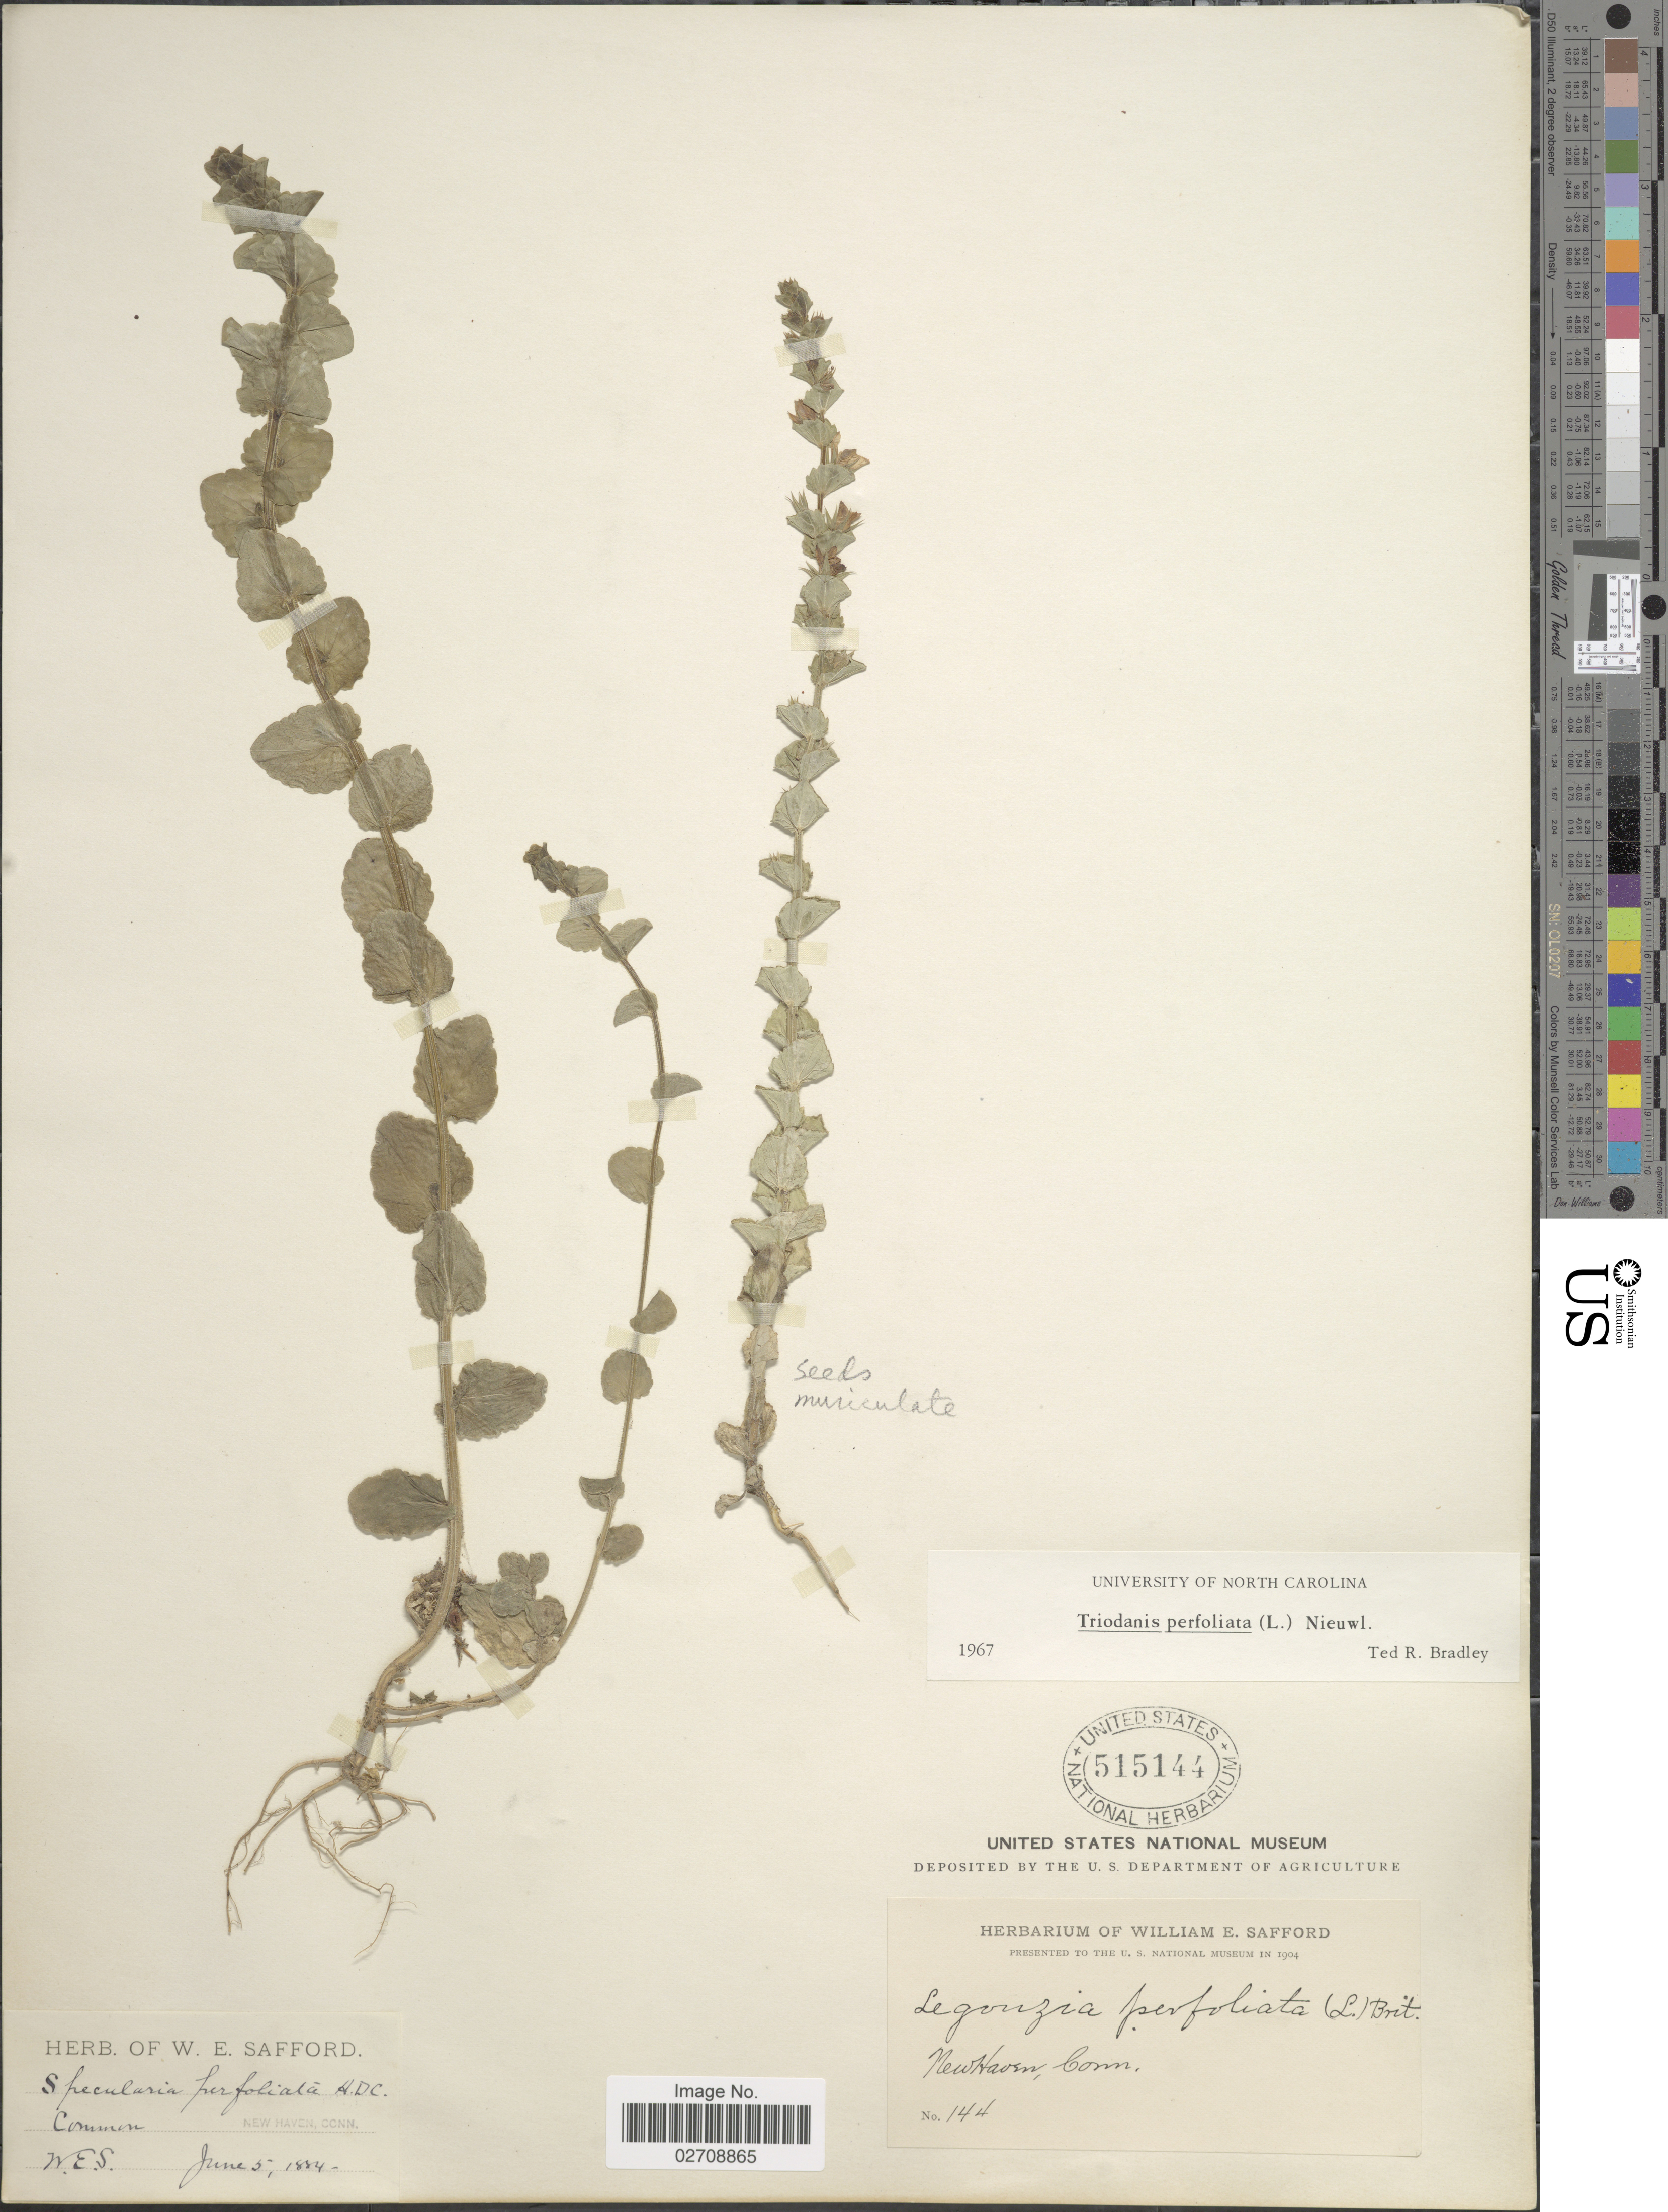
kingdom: Plantae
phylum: Tracheophyta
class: Magnoliopsida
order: Asterales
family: Campanulaceae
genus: Triodanis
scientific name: Triodanis perfoliata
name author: (L.) Nieuwl.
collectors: W. E. Safford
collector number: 144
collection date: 1884-06-05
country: United States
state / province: Connecticut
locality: New Haven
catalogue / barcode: US 515144